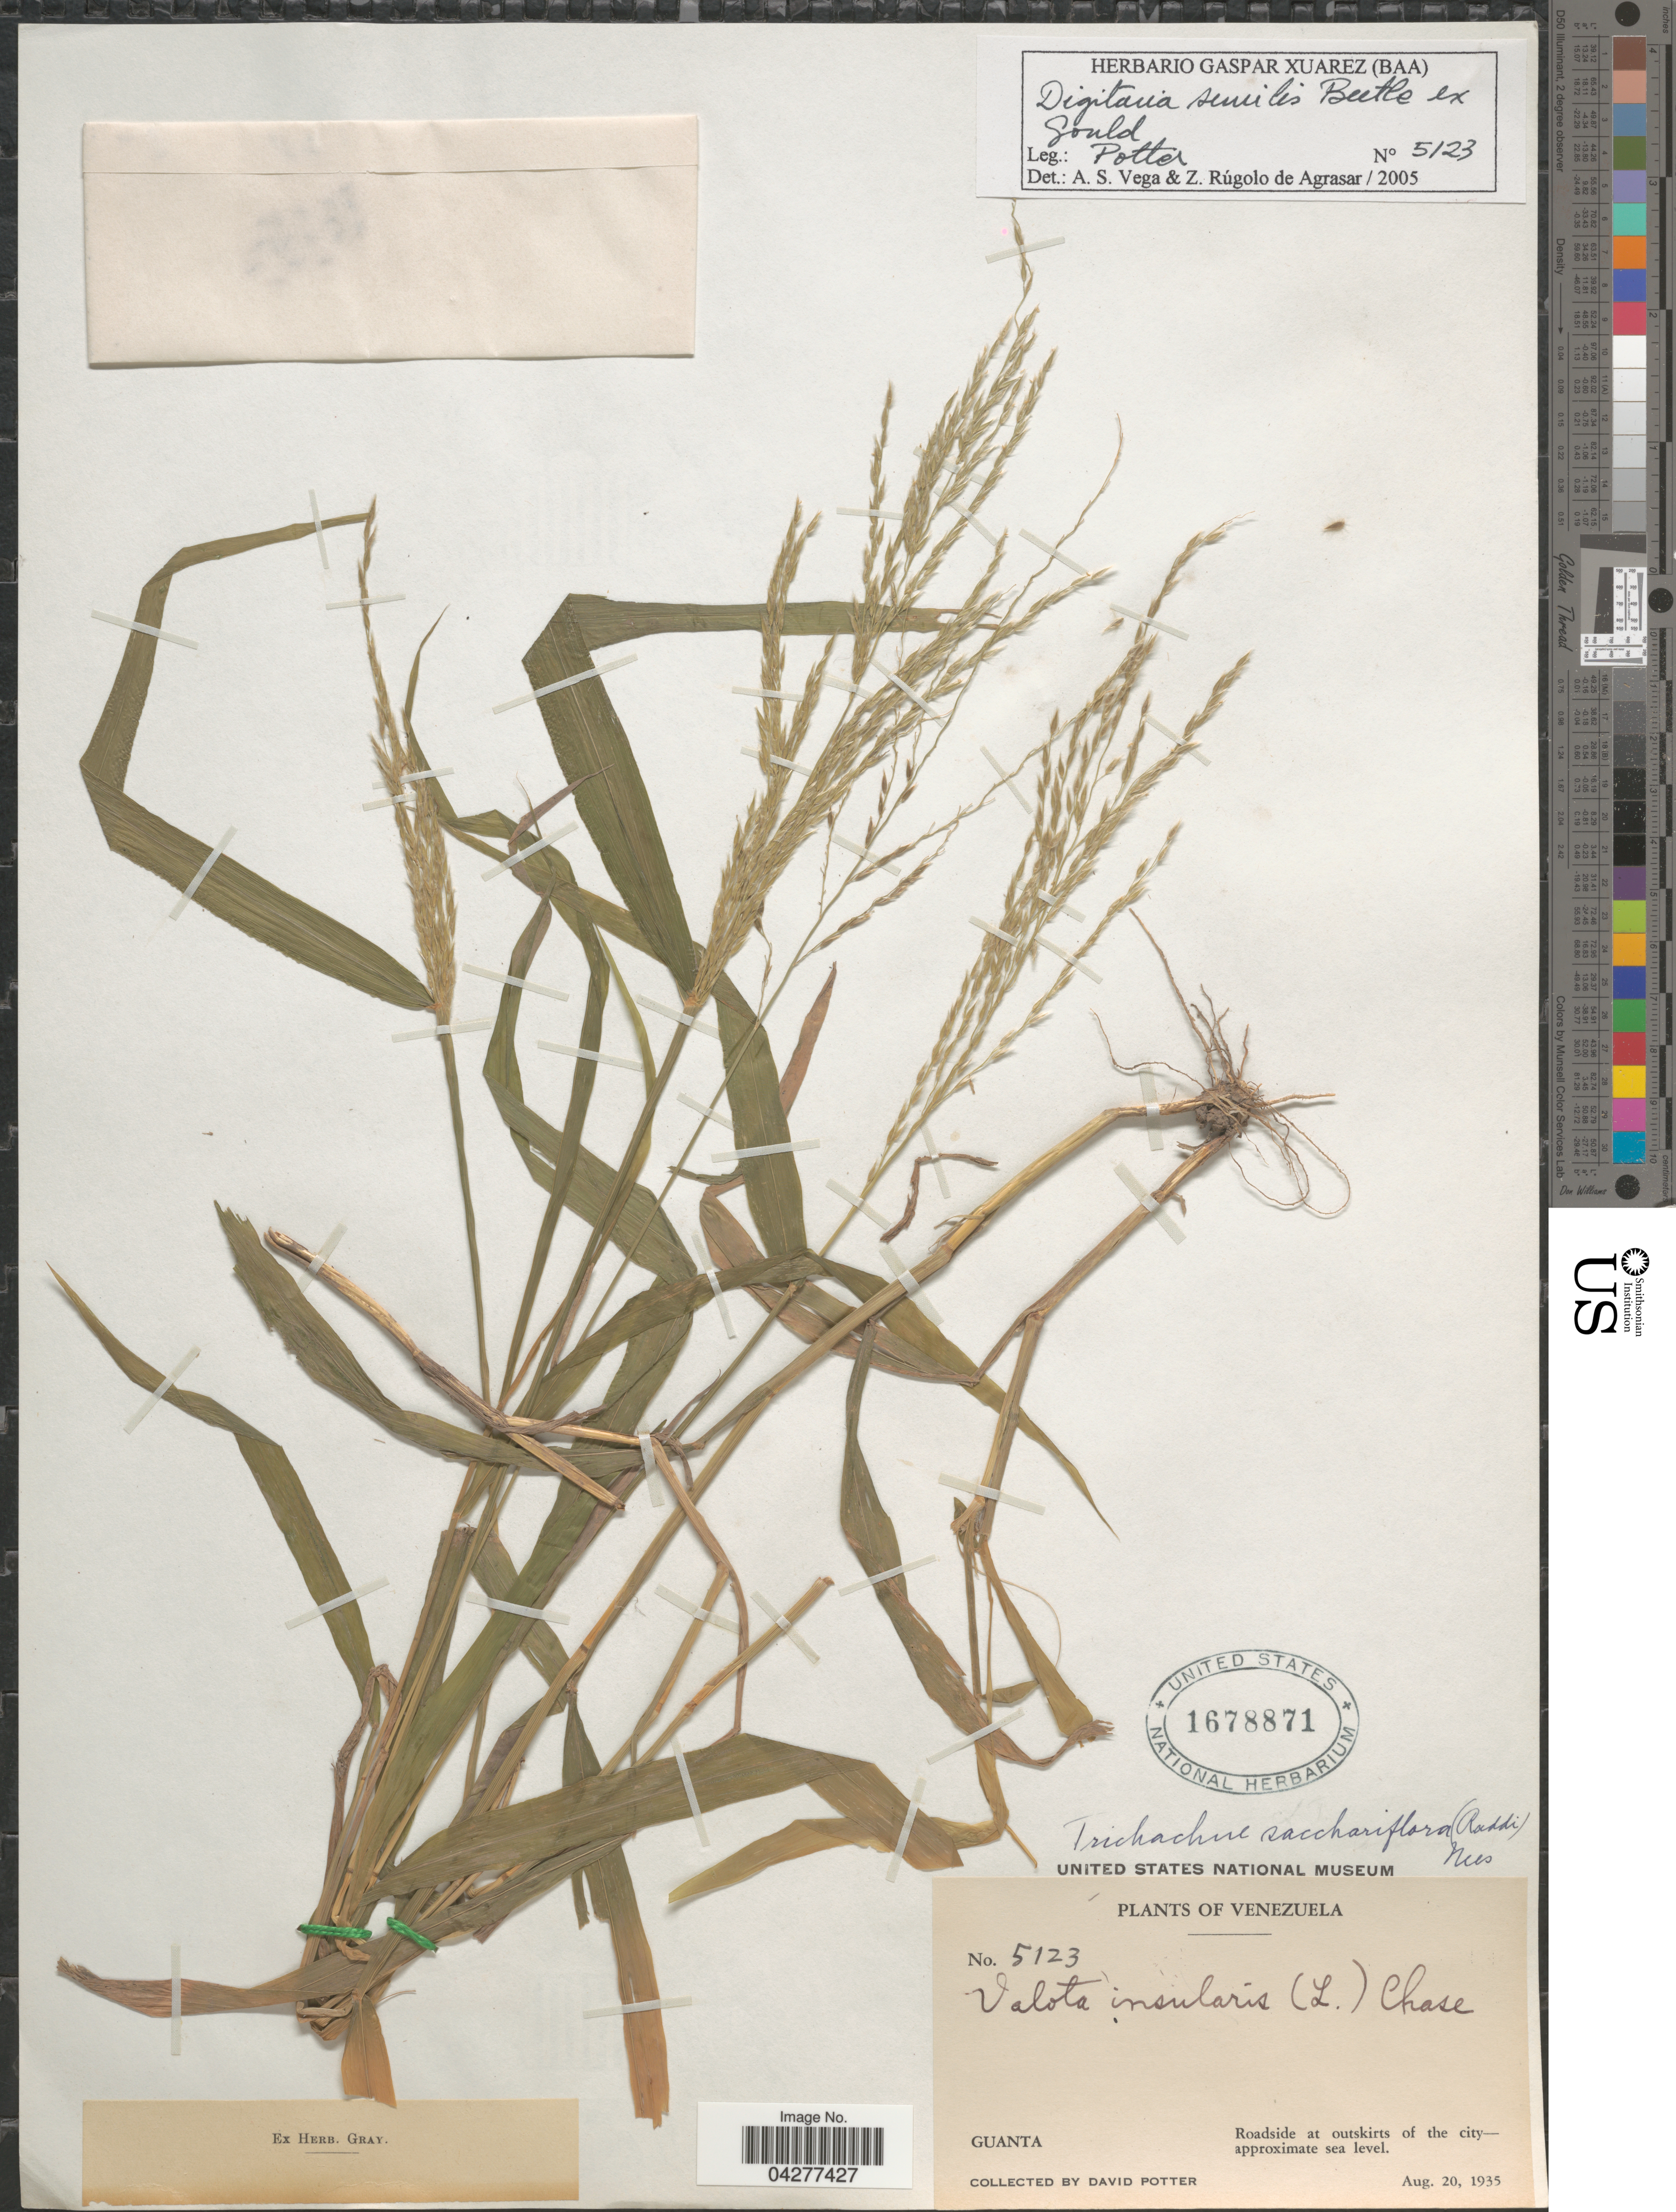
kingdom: Plantae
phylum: Tracheophyta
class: Liliopsida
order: Poales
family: Poaceae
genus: Digitaria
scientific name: Digitaria similis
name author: Beetle ex Gould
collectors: D. Potter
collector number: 5123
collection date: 1935-08-20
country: Venezuela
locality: Guanta. Roadside at outskirts of the city.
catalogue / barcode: US 1678871